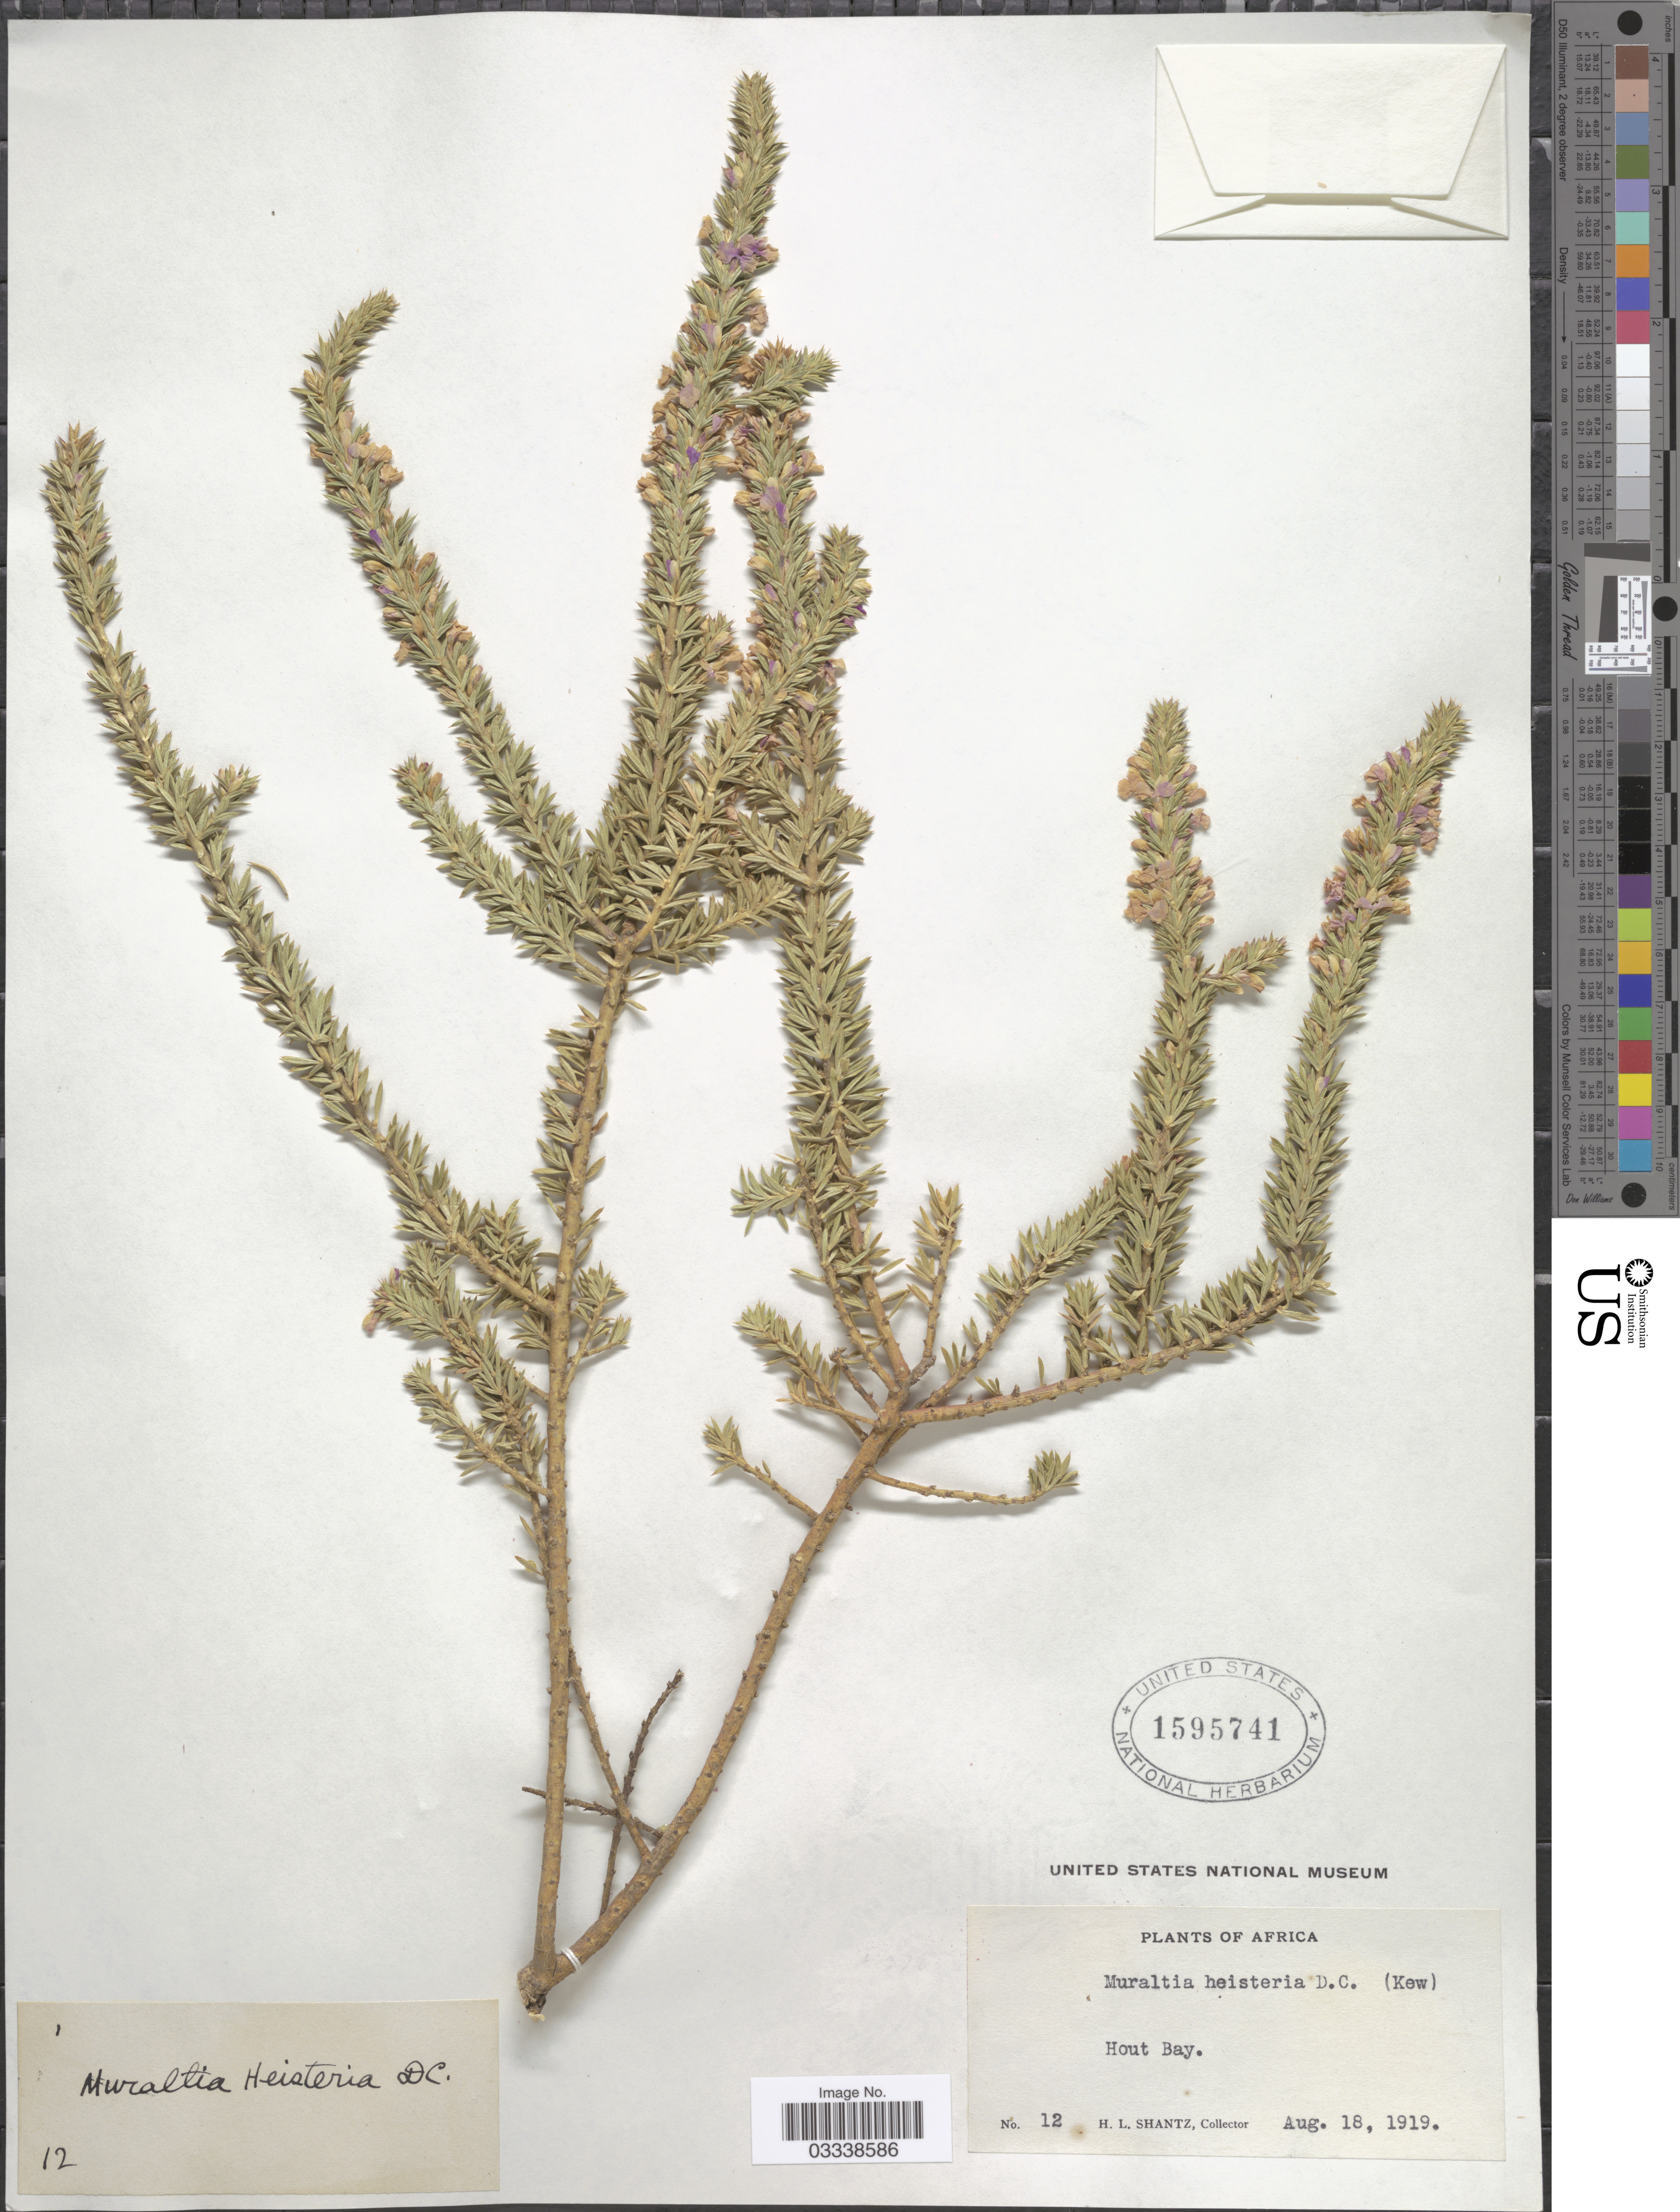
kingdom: Plantae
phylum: Tracheophyta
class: Magnoliopsida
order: Fabales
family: Polygalaceae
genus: Muraltia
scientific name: Muraltia heisteria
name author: (L.) DC.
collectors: H. Shantz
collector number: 12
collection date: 1919-08-18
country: South Africa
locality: Hout Bay, Africa.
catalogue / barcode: US 1595741